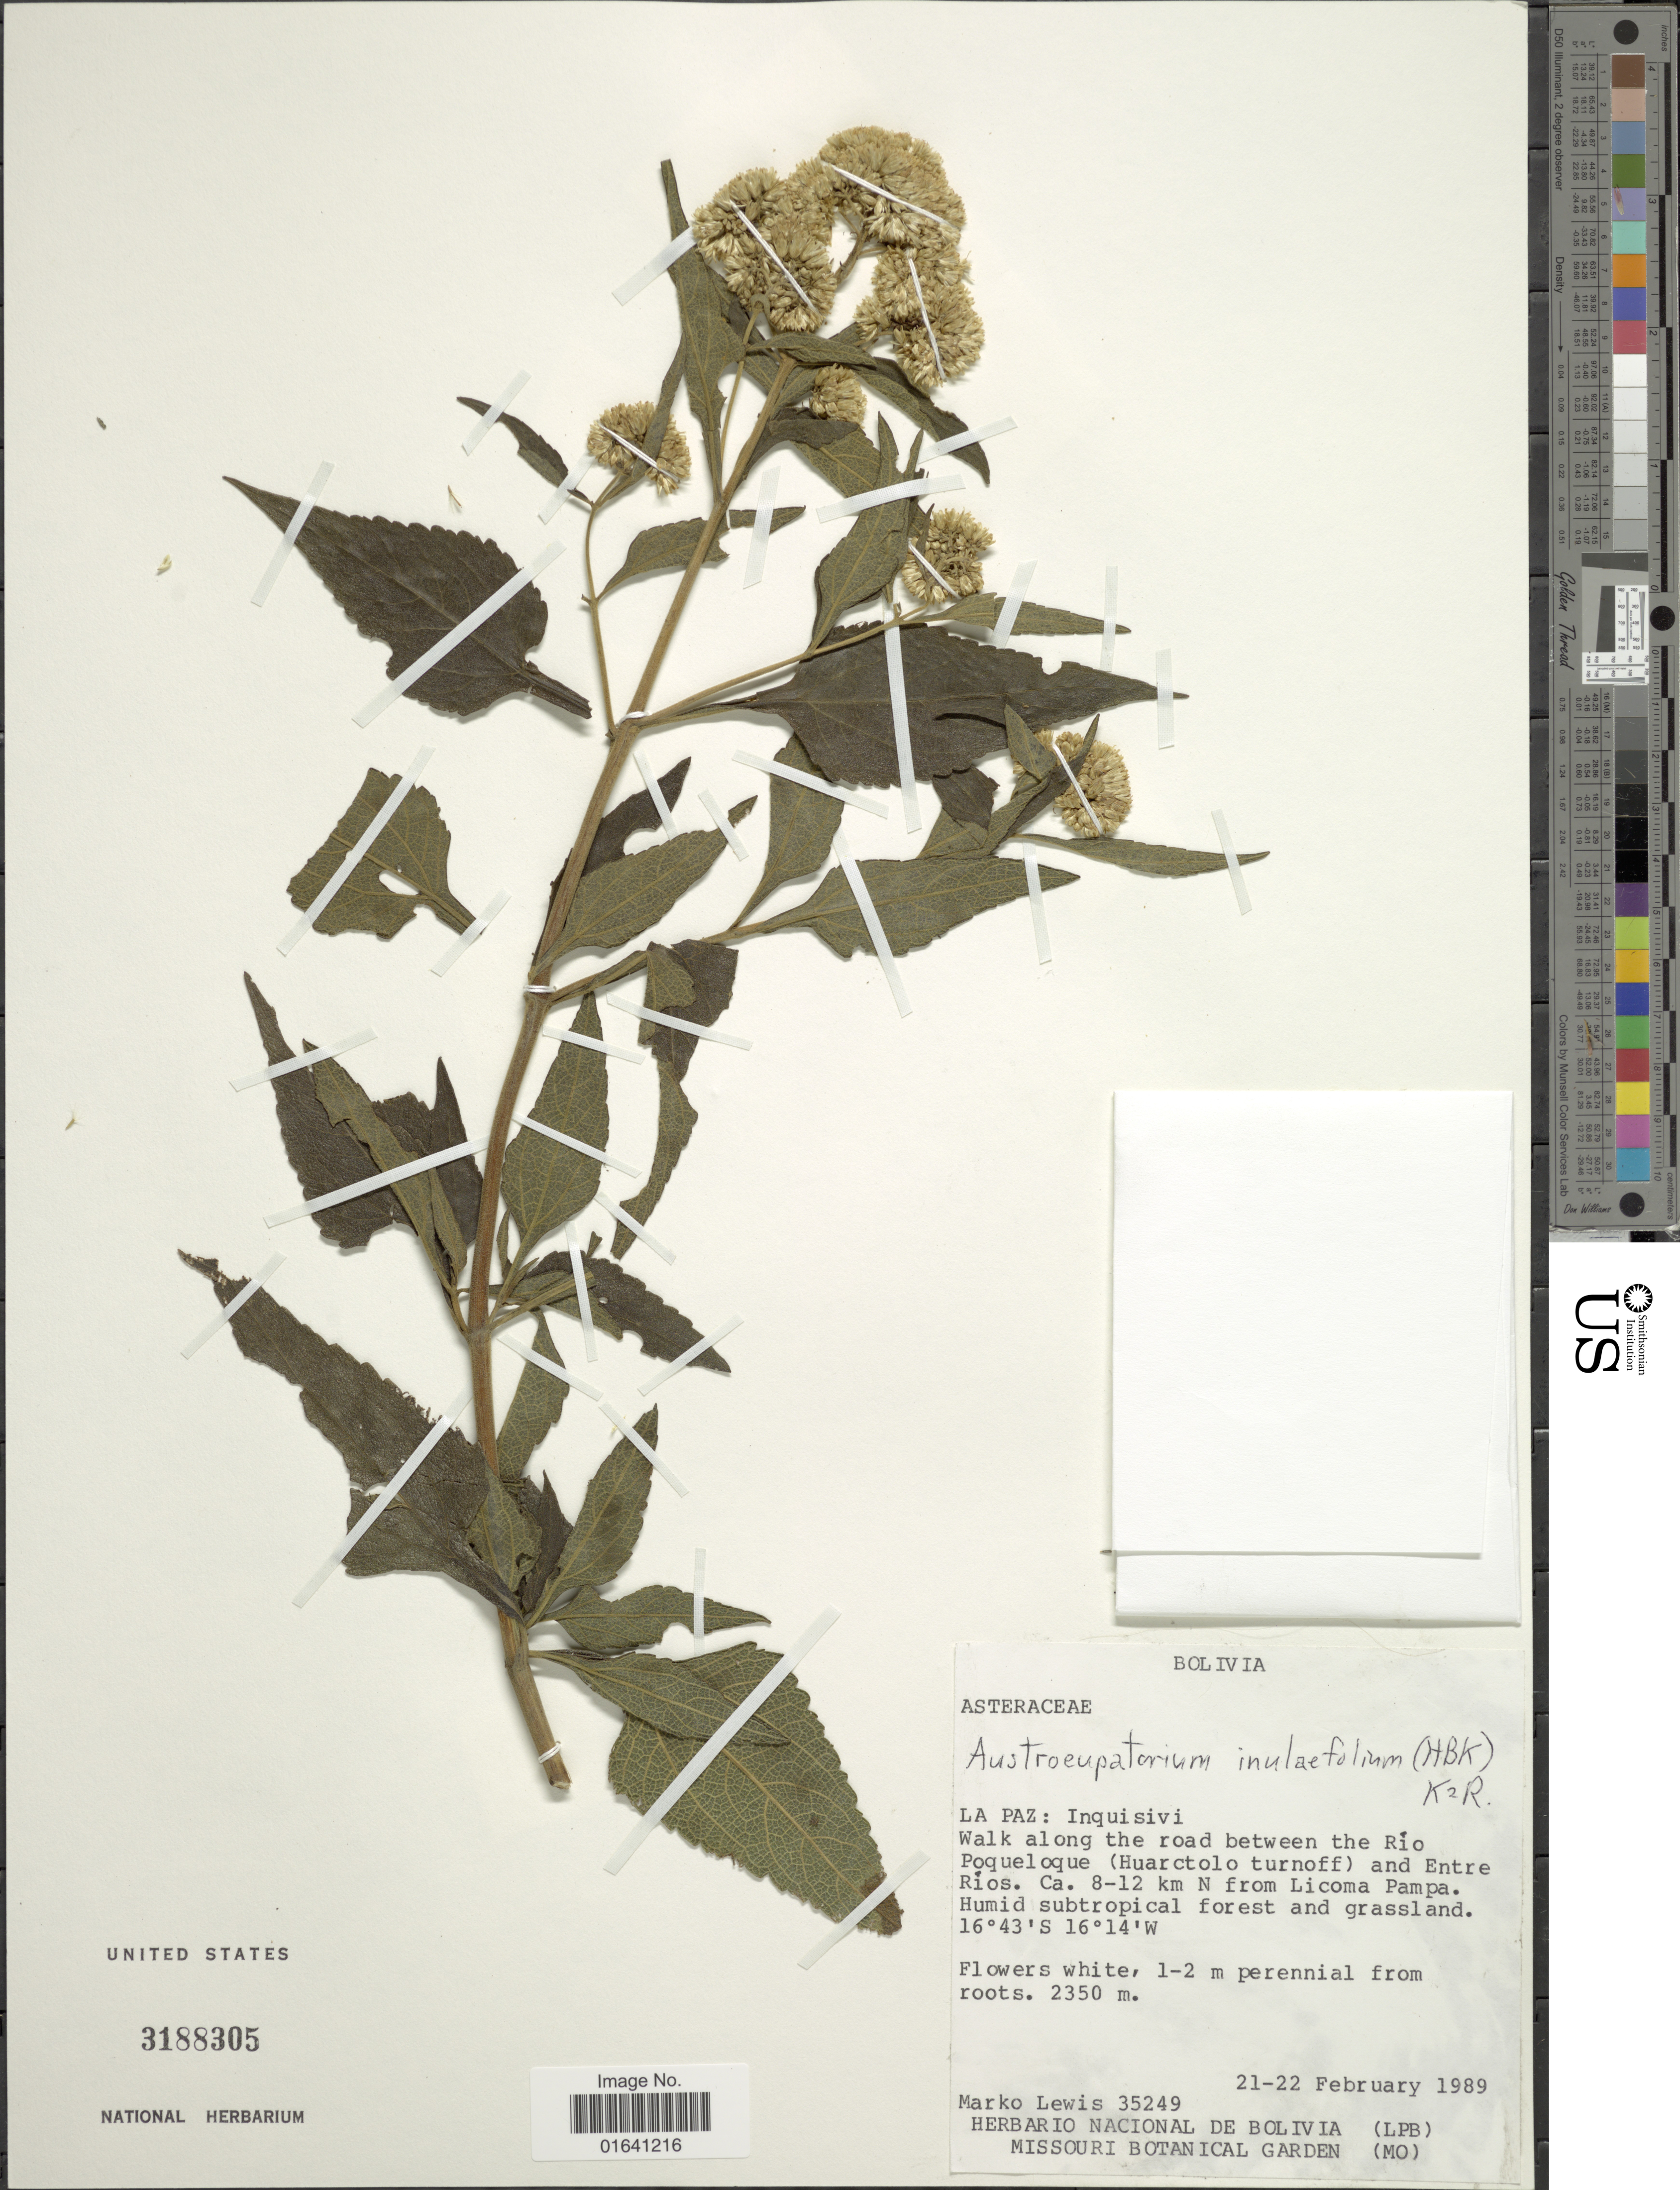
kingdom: Plantae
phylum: Tracheophyta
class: Magnoliopsida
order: Asterales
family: Asteraceae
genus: Austroeupatorium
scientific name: Austroeupatorium inulaefolium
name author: (Kunth) R.M. King & H. Rob.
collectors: M. A. Lewis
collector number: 35249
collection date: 1989-02-21/1989-02-22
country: Bolivia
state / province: La Paz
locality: Inquisivi, Walk along the road between the Río Poqueloque (Huarctolo turnoff) and Ebtre Ríos. Ca. 8-12 Km N from Licoma Pampa. Humid subtropical forest and grassland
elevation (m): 2350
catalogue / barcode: US 3188305